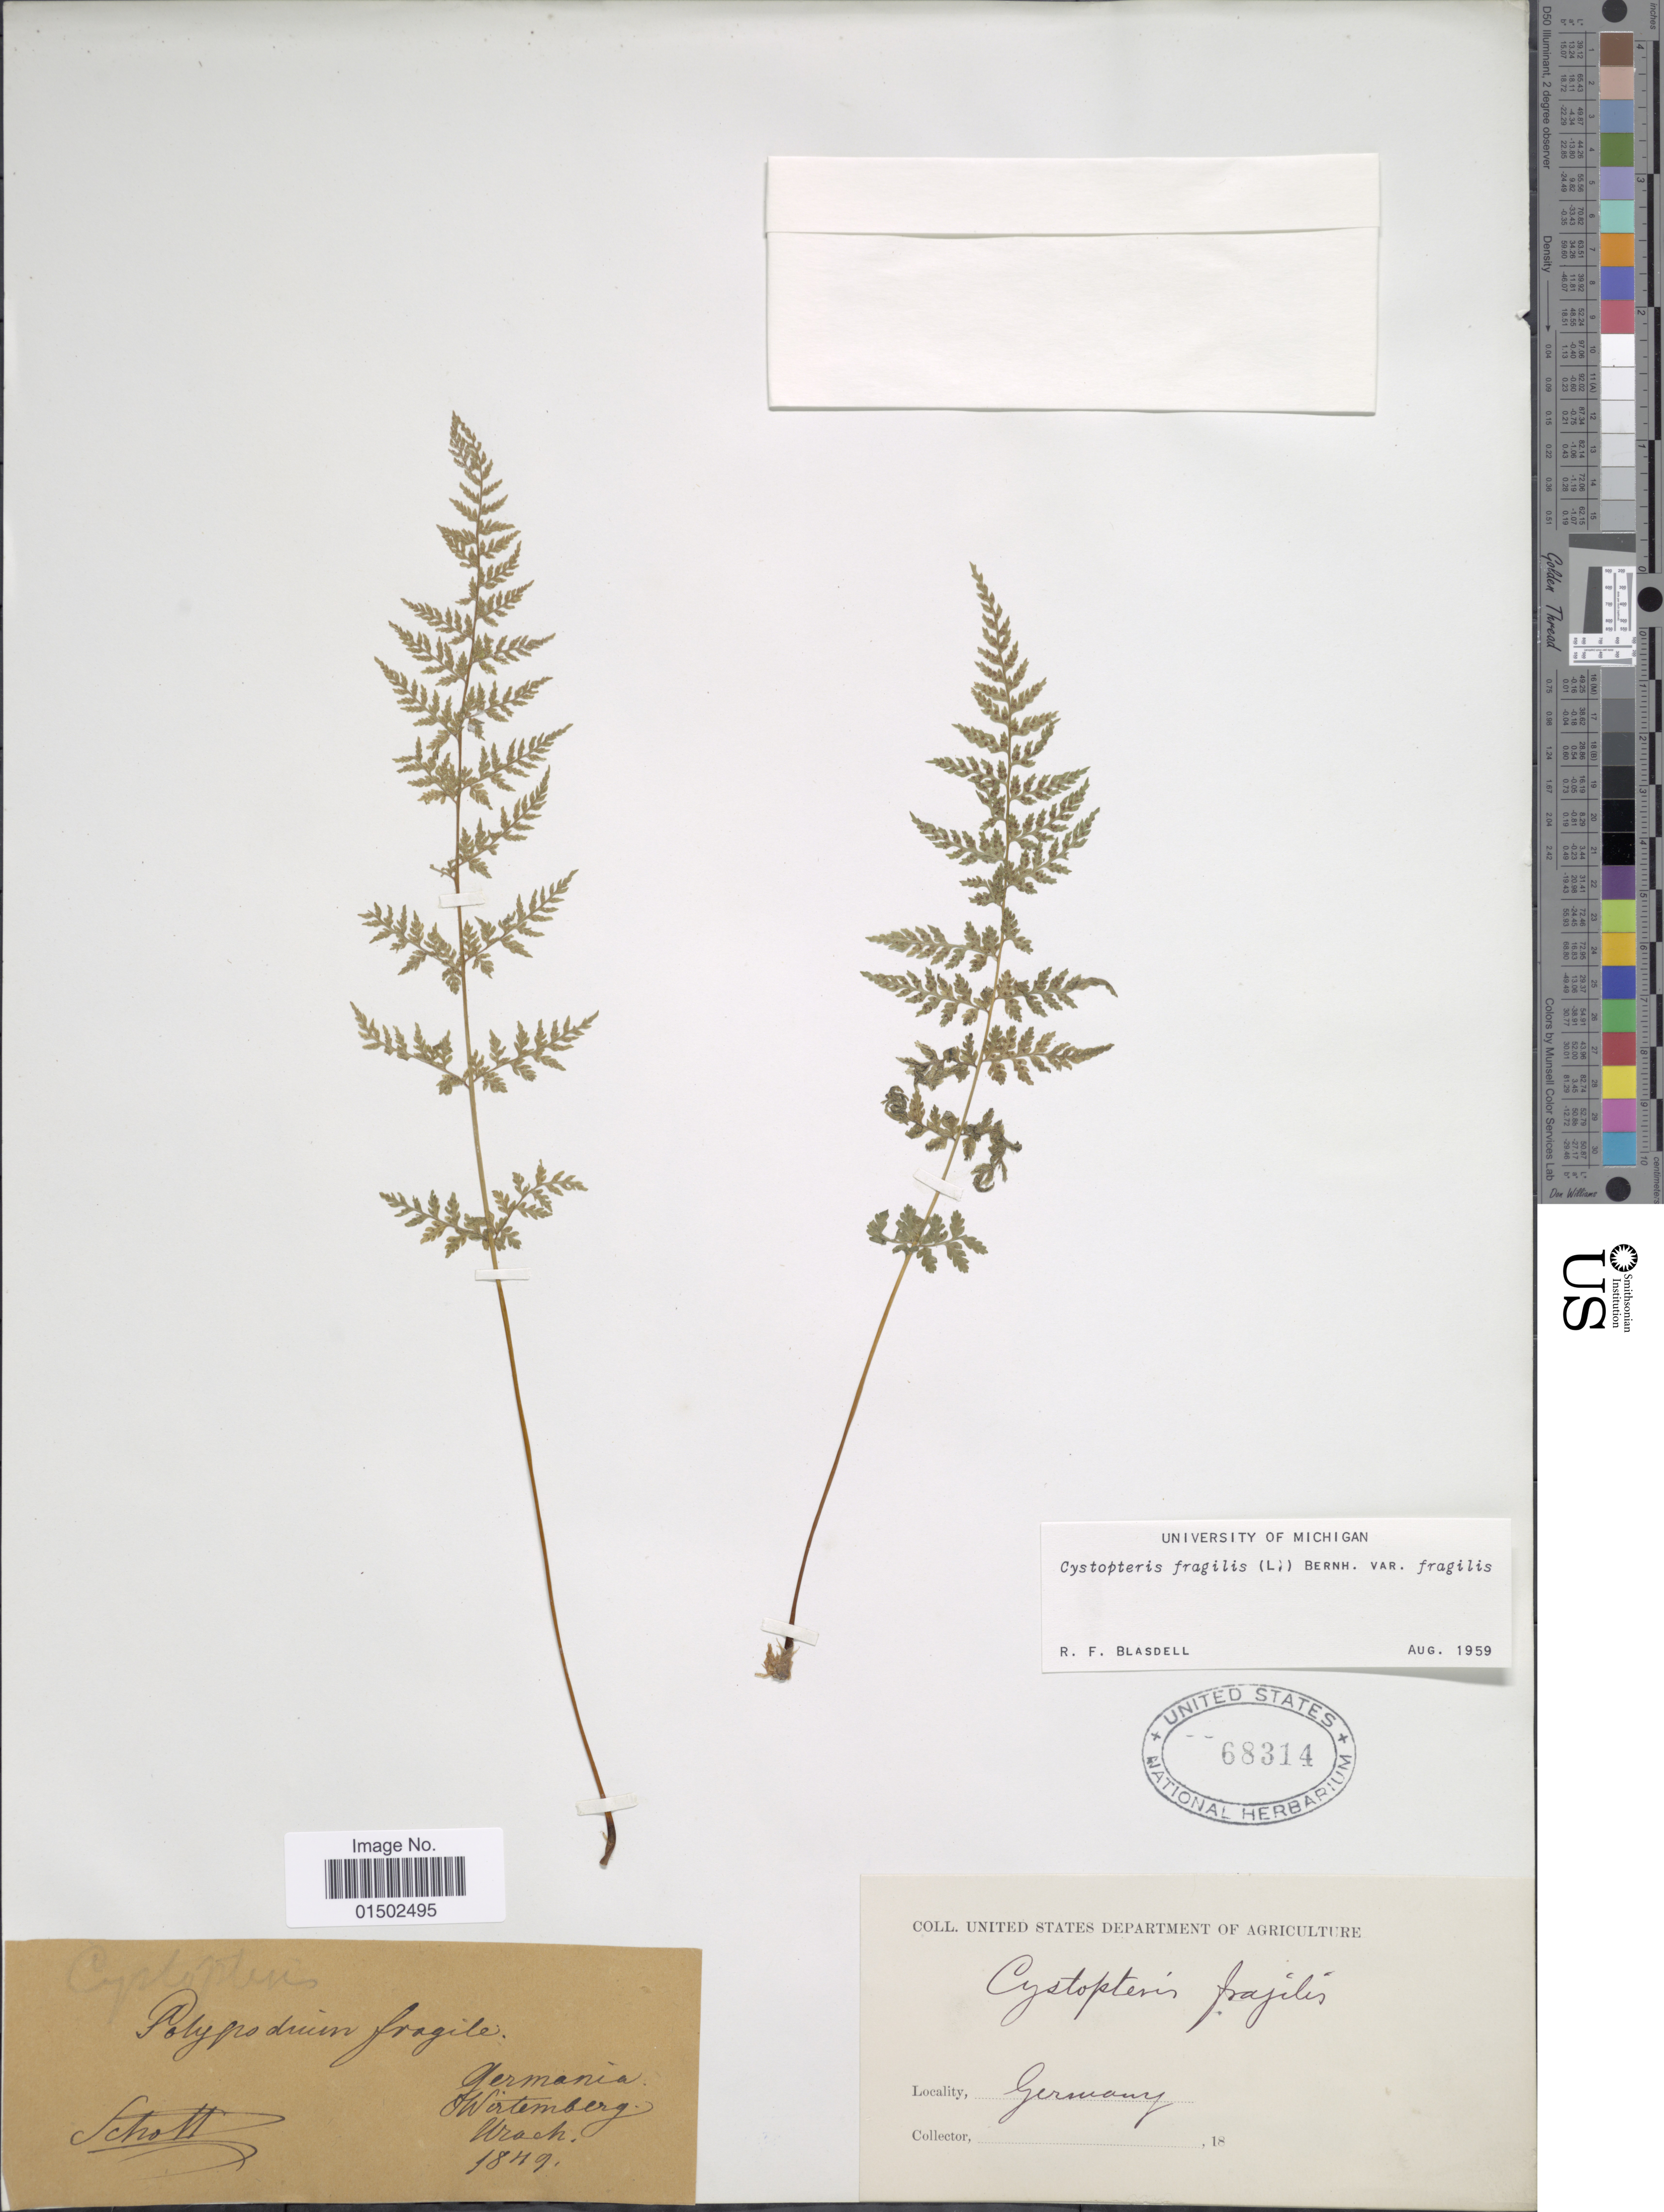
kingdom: Plantae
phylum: Tracheophyta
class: Polypodiopsida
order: Polypodiales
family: Cystopteridaceae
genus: Cystopteris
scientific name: Cystopteris fragilis var. fragilis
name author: (L.) Bernh.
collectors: Scholl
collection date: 1849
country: Germany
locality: Wirtemberg, Urach [interpreted]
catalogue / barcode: US 68314